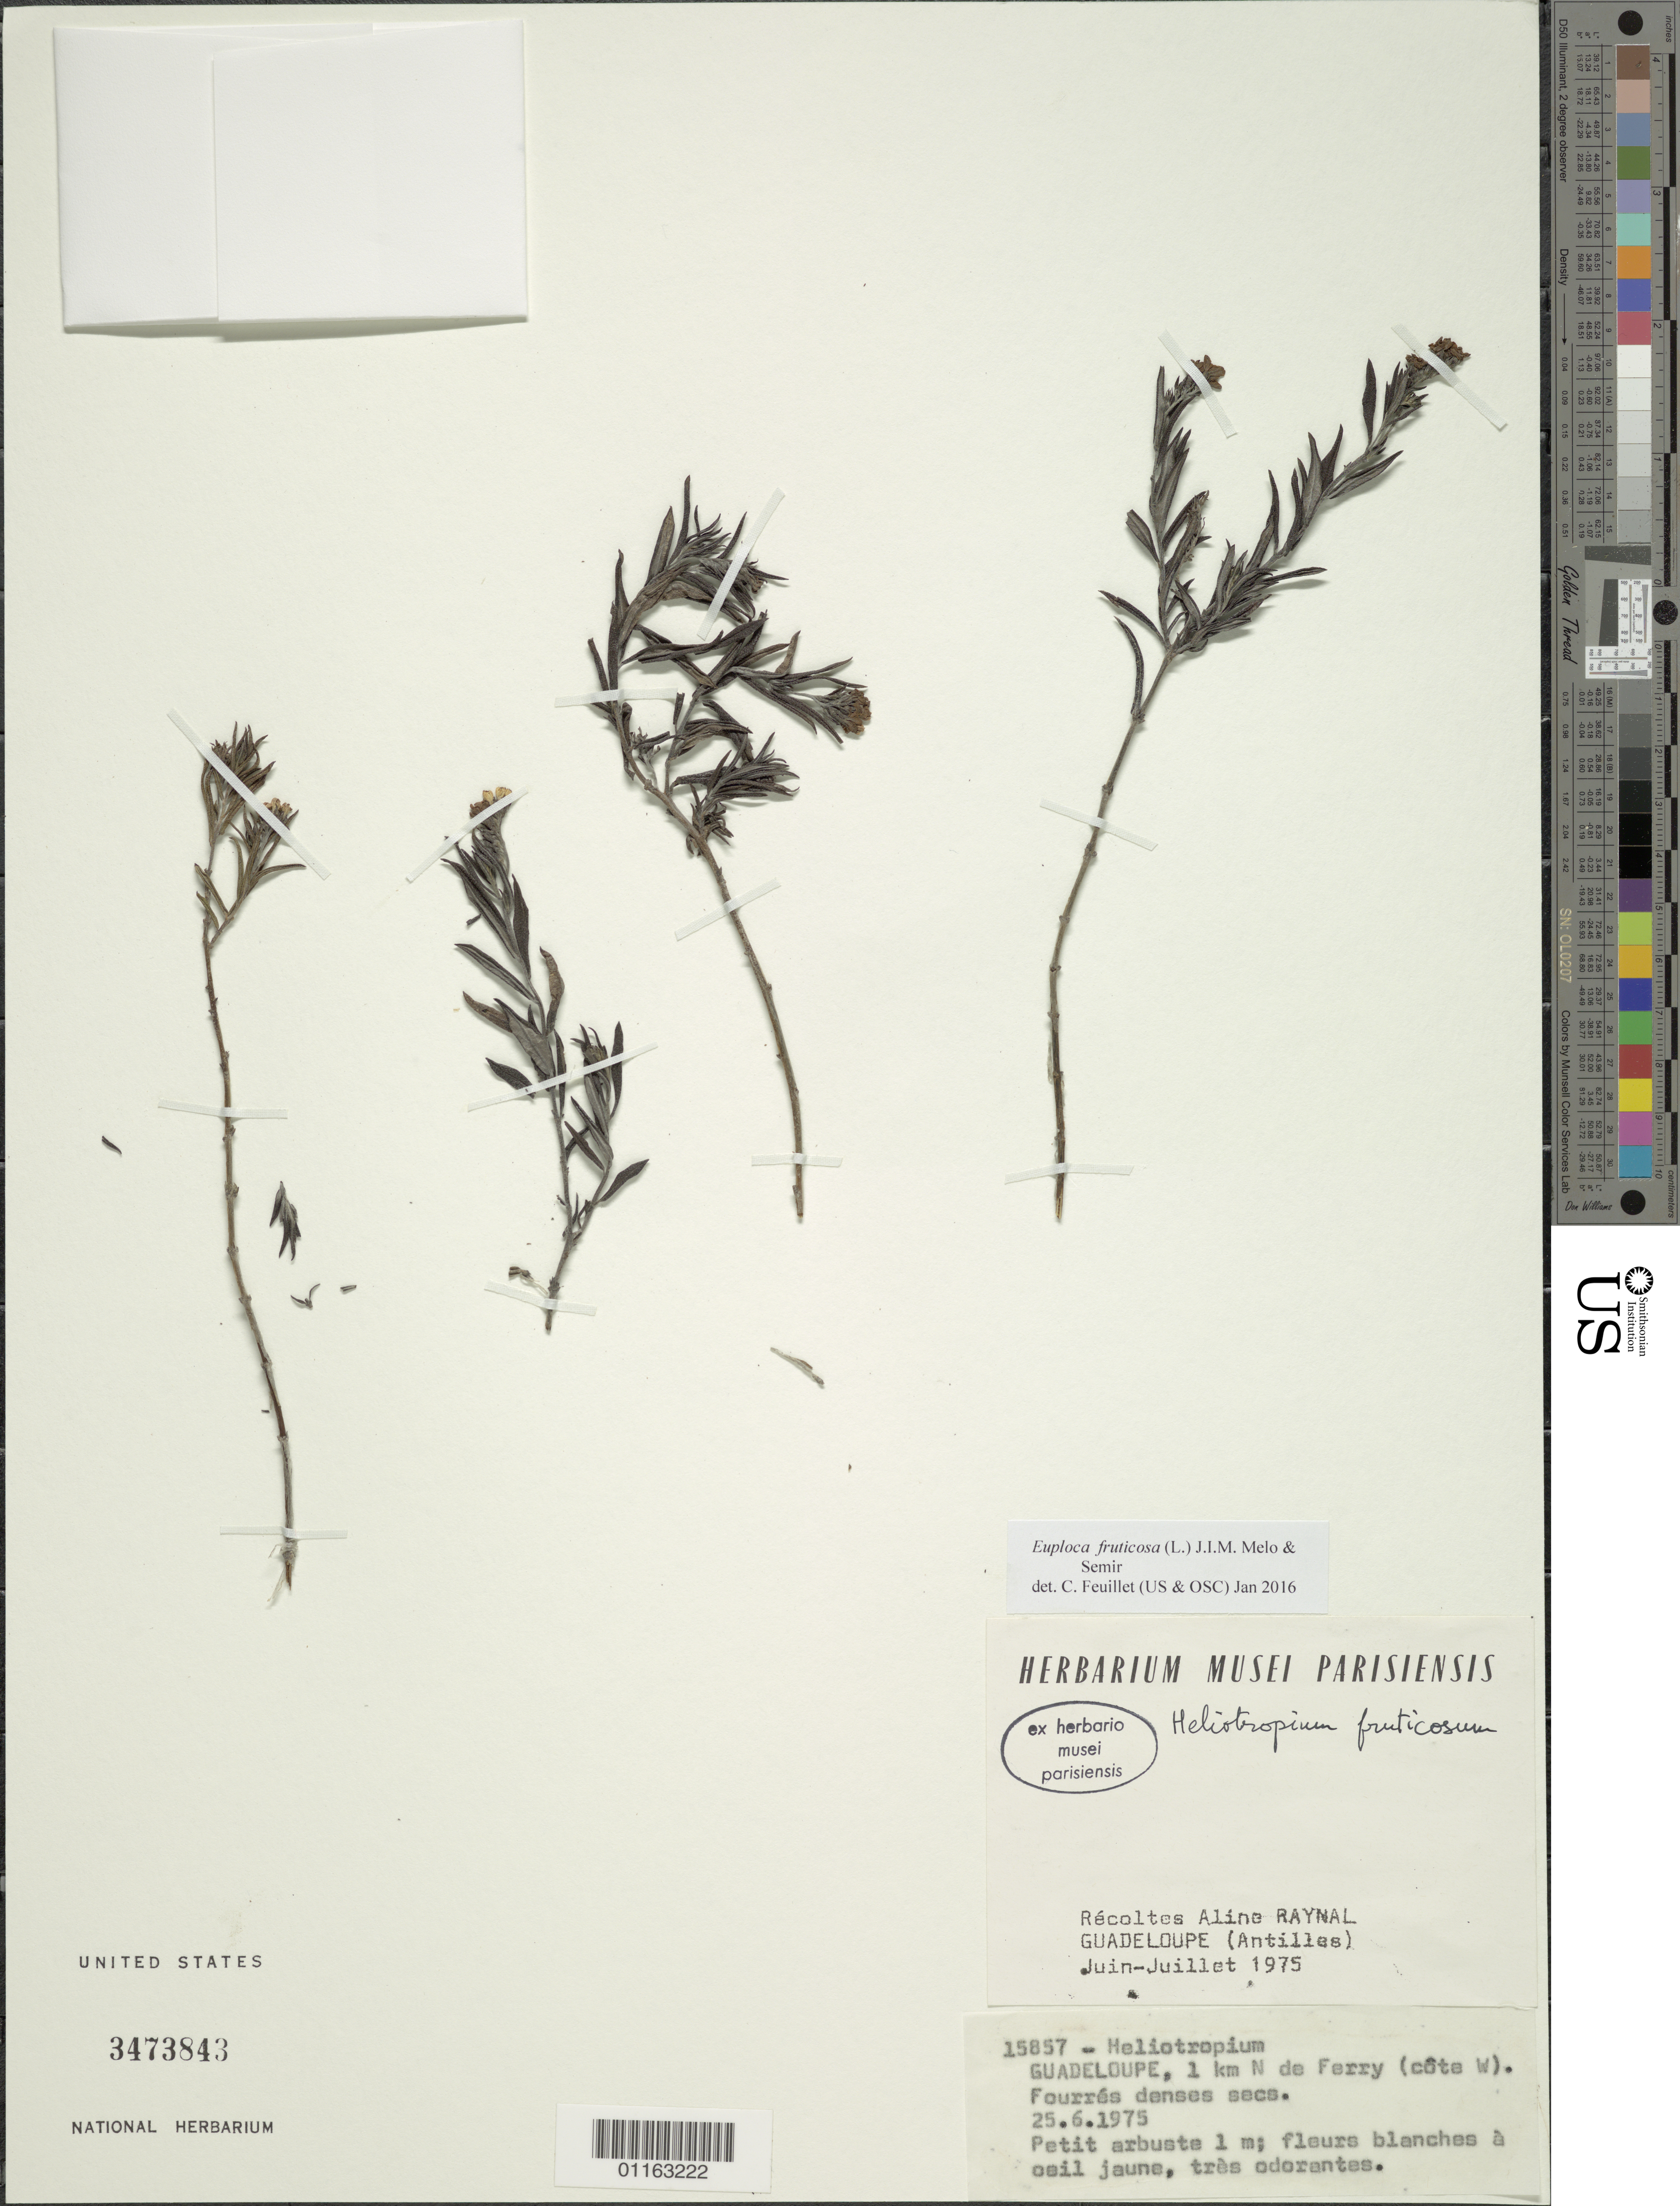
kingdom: Plantae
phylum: Tracheophyta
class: Magnoliopsida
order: Boraginales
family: Heliotropiaceae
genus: Euploca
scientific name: Euploca fruticosa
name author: (L.) J.I.M. Melo & Semir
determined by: Feuillet, C.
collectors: J. Raynal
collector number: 15857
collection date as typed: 25 Jun 1975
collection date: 1975-06-25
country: Guadeloupe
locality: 1 km. N de Ferry (côts W)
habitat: Fourrés denses secs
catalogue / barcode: US 3473843